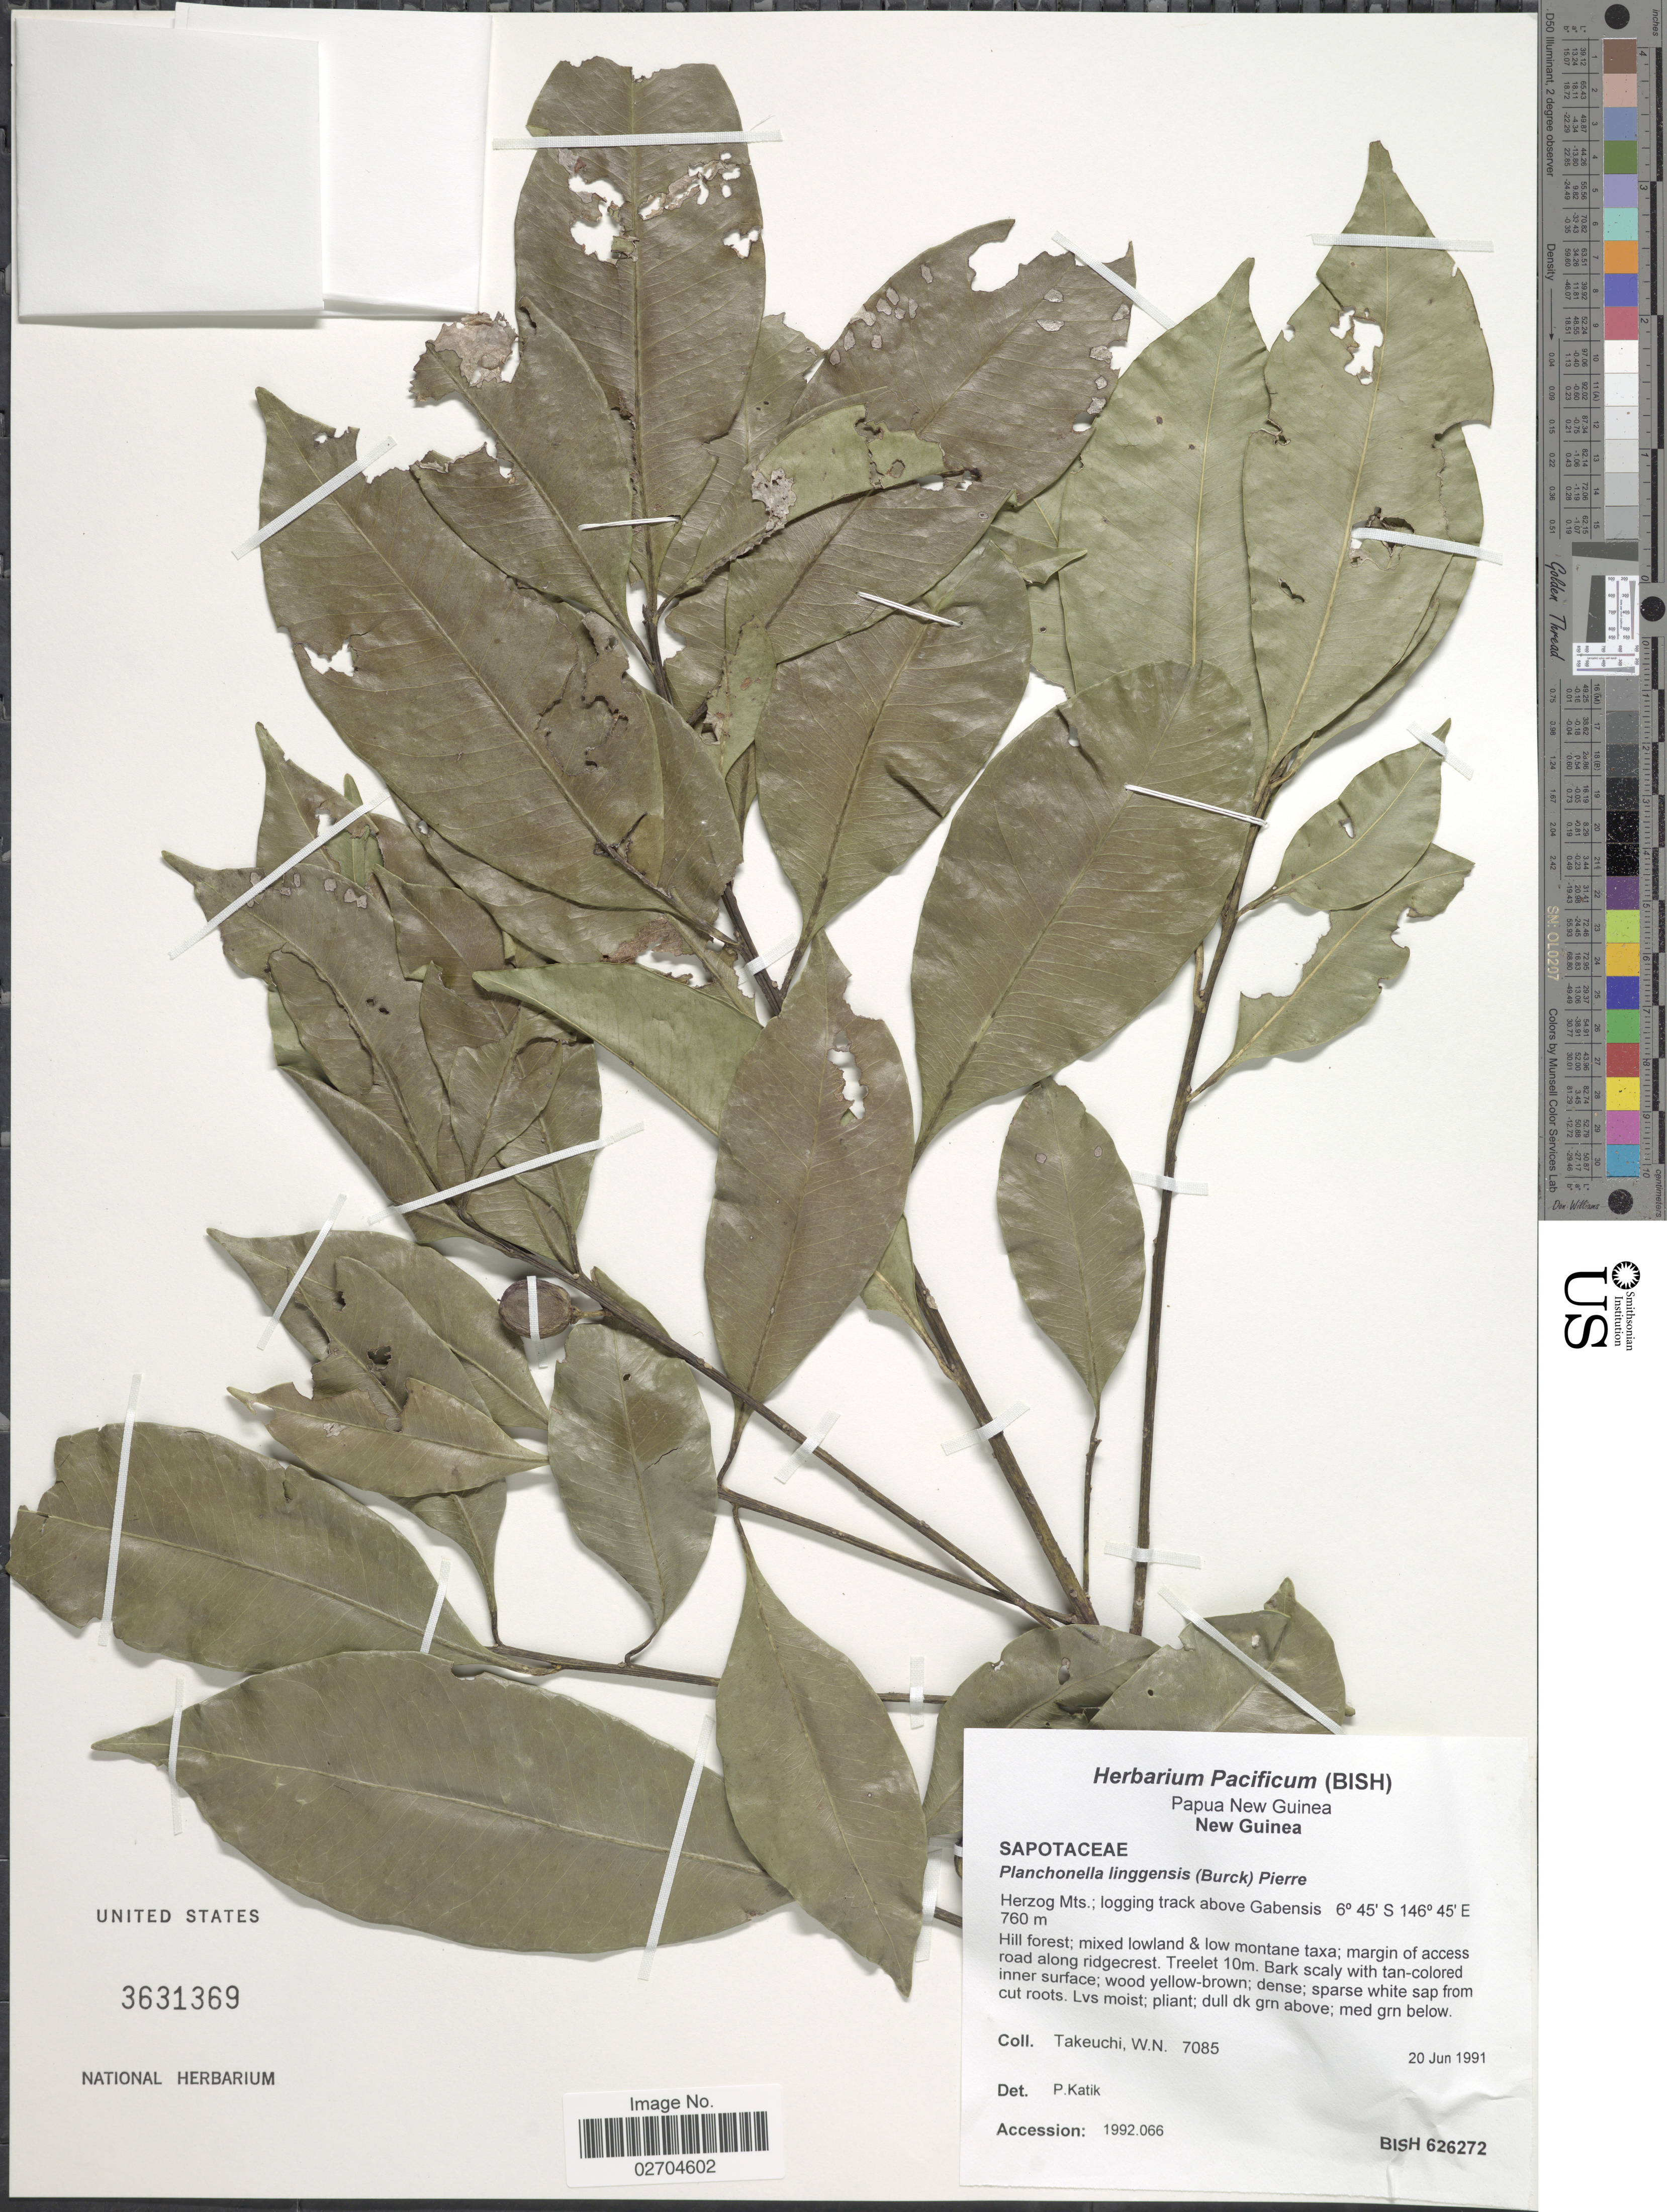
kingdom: Plantae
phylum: Tracheophyta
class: Magnoliopsida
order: Ericales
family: Sapotaceae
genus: Planchonella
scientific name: Planchonella linggensis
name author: (Burck) Pierre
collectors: W. N. Takeuchi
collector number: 7085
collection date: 1991-06-20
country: Papua New Guinea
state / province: Morobe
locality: New Guinea. Herzog Mts.: Logging track above Gabensis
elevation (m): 760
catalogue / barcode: US 3631369